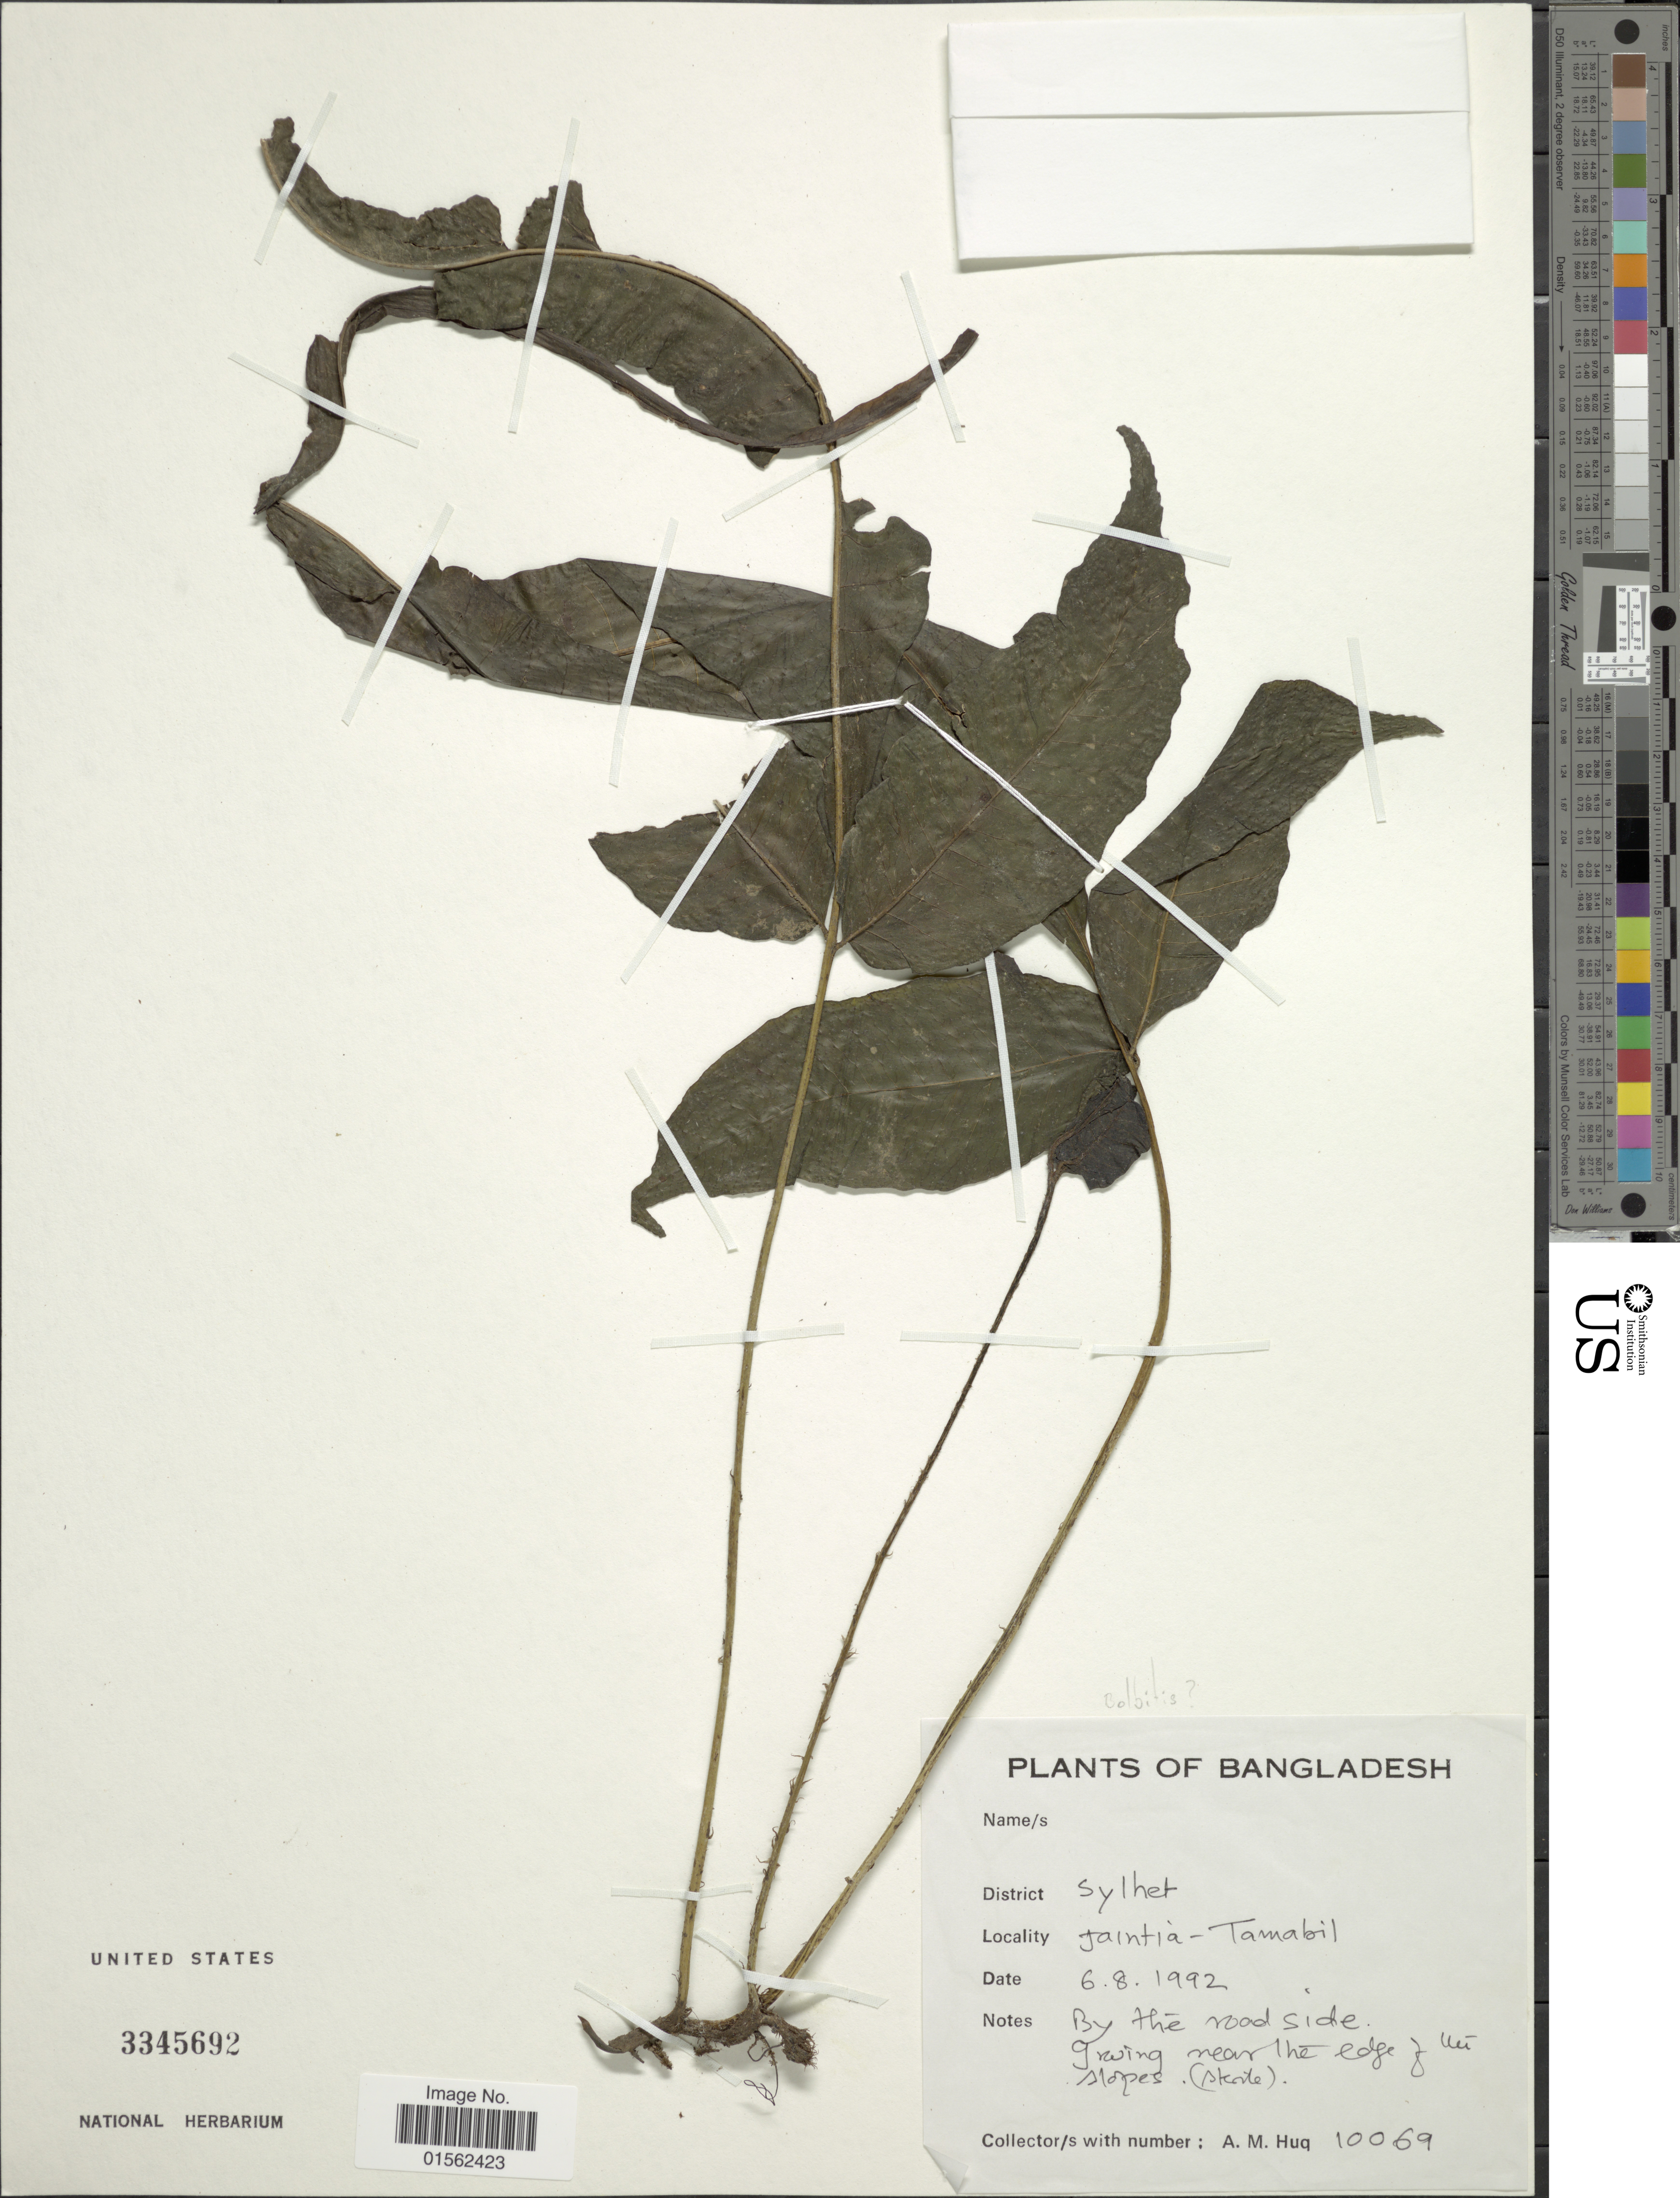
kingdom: Plantae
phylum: Tracheophyta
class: Polypodiopsida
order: Polypodiales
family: Dryopteridaceae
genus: Bolbitis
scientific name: Bolbitis sp.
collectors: A. Hug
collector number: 10069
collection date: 1992-08-06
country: Bangladesh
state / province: Sylhet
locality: Bangladesh, Jaintia-Tamabil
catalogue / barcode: US 3345692